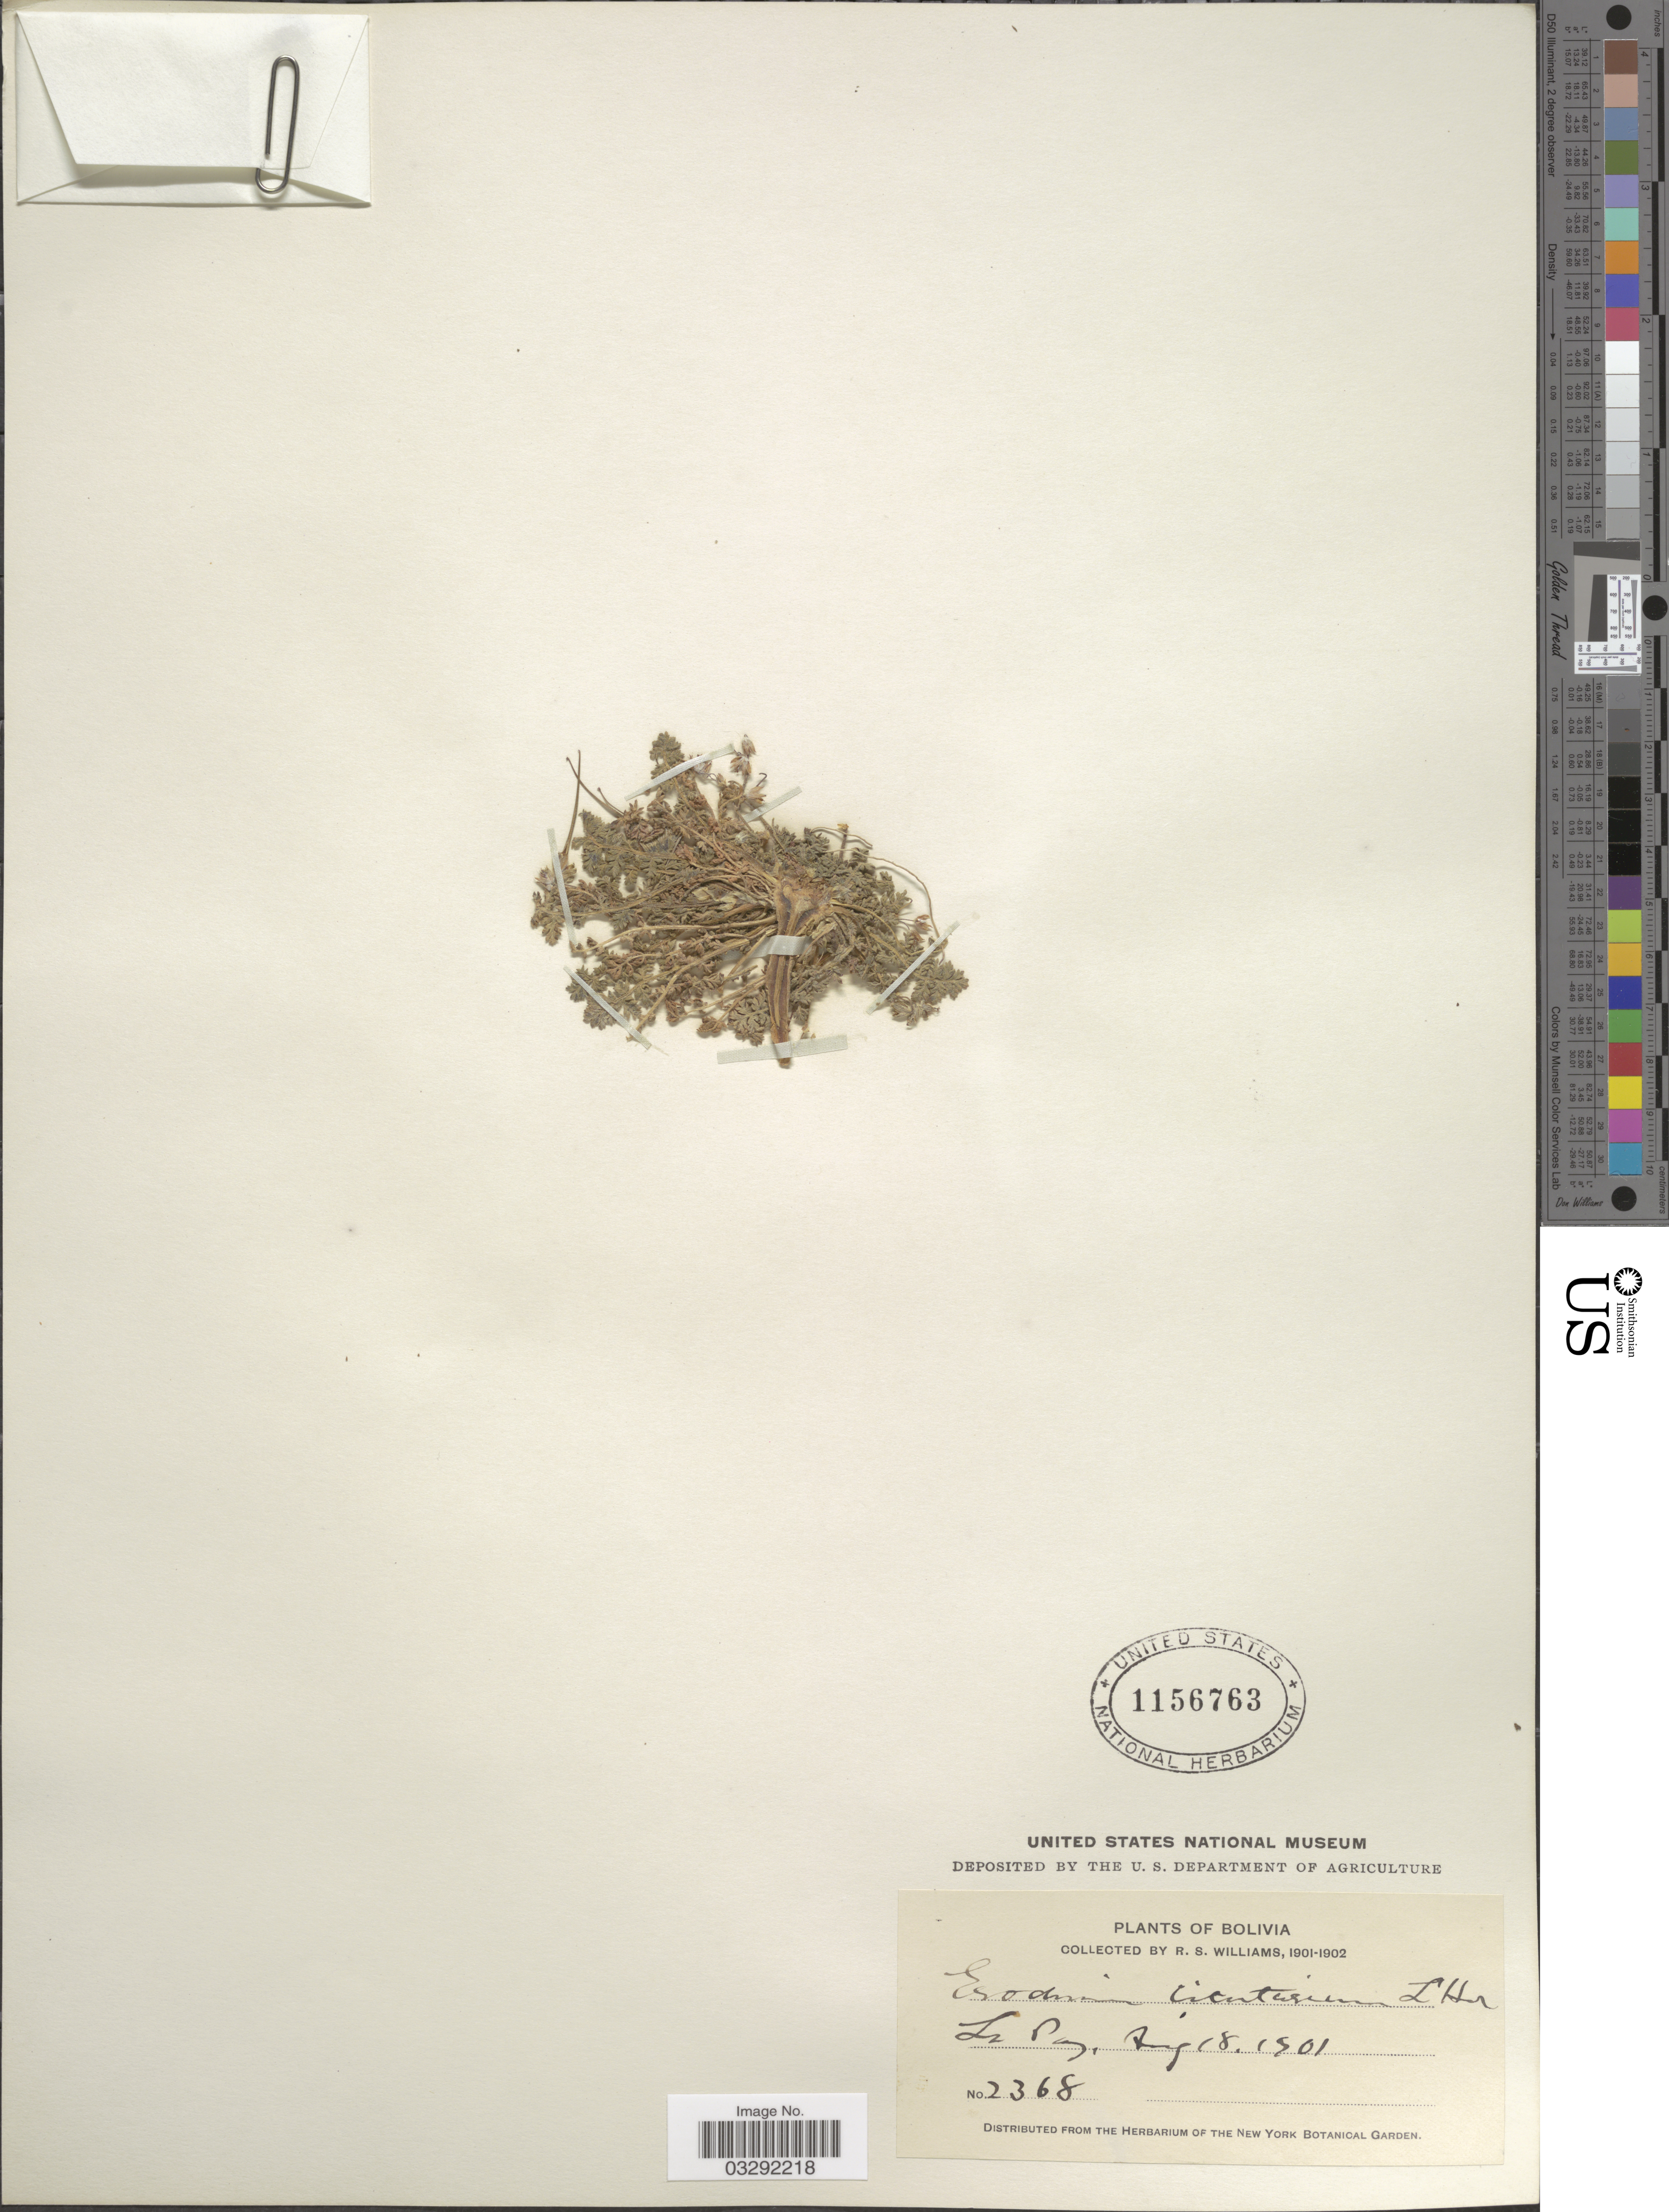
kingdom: Plantae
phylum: Tracheophyta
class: Magnoliopsida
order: Geraniales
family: Geraniaceae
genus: Erodium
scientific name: Erodium cicutarium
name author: (L.) L'Hér.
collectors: R. S. Williams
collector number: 2368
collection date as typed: Aug. 18, 1901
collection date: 1901-08-18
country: Bolivia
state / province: La Paz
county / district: Murillo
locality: La Paz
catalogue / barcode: US 1156763